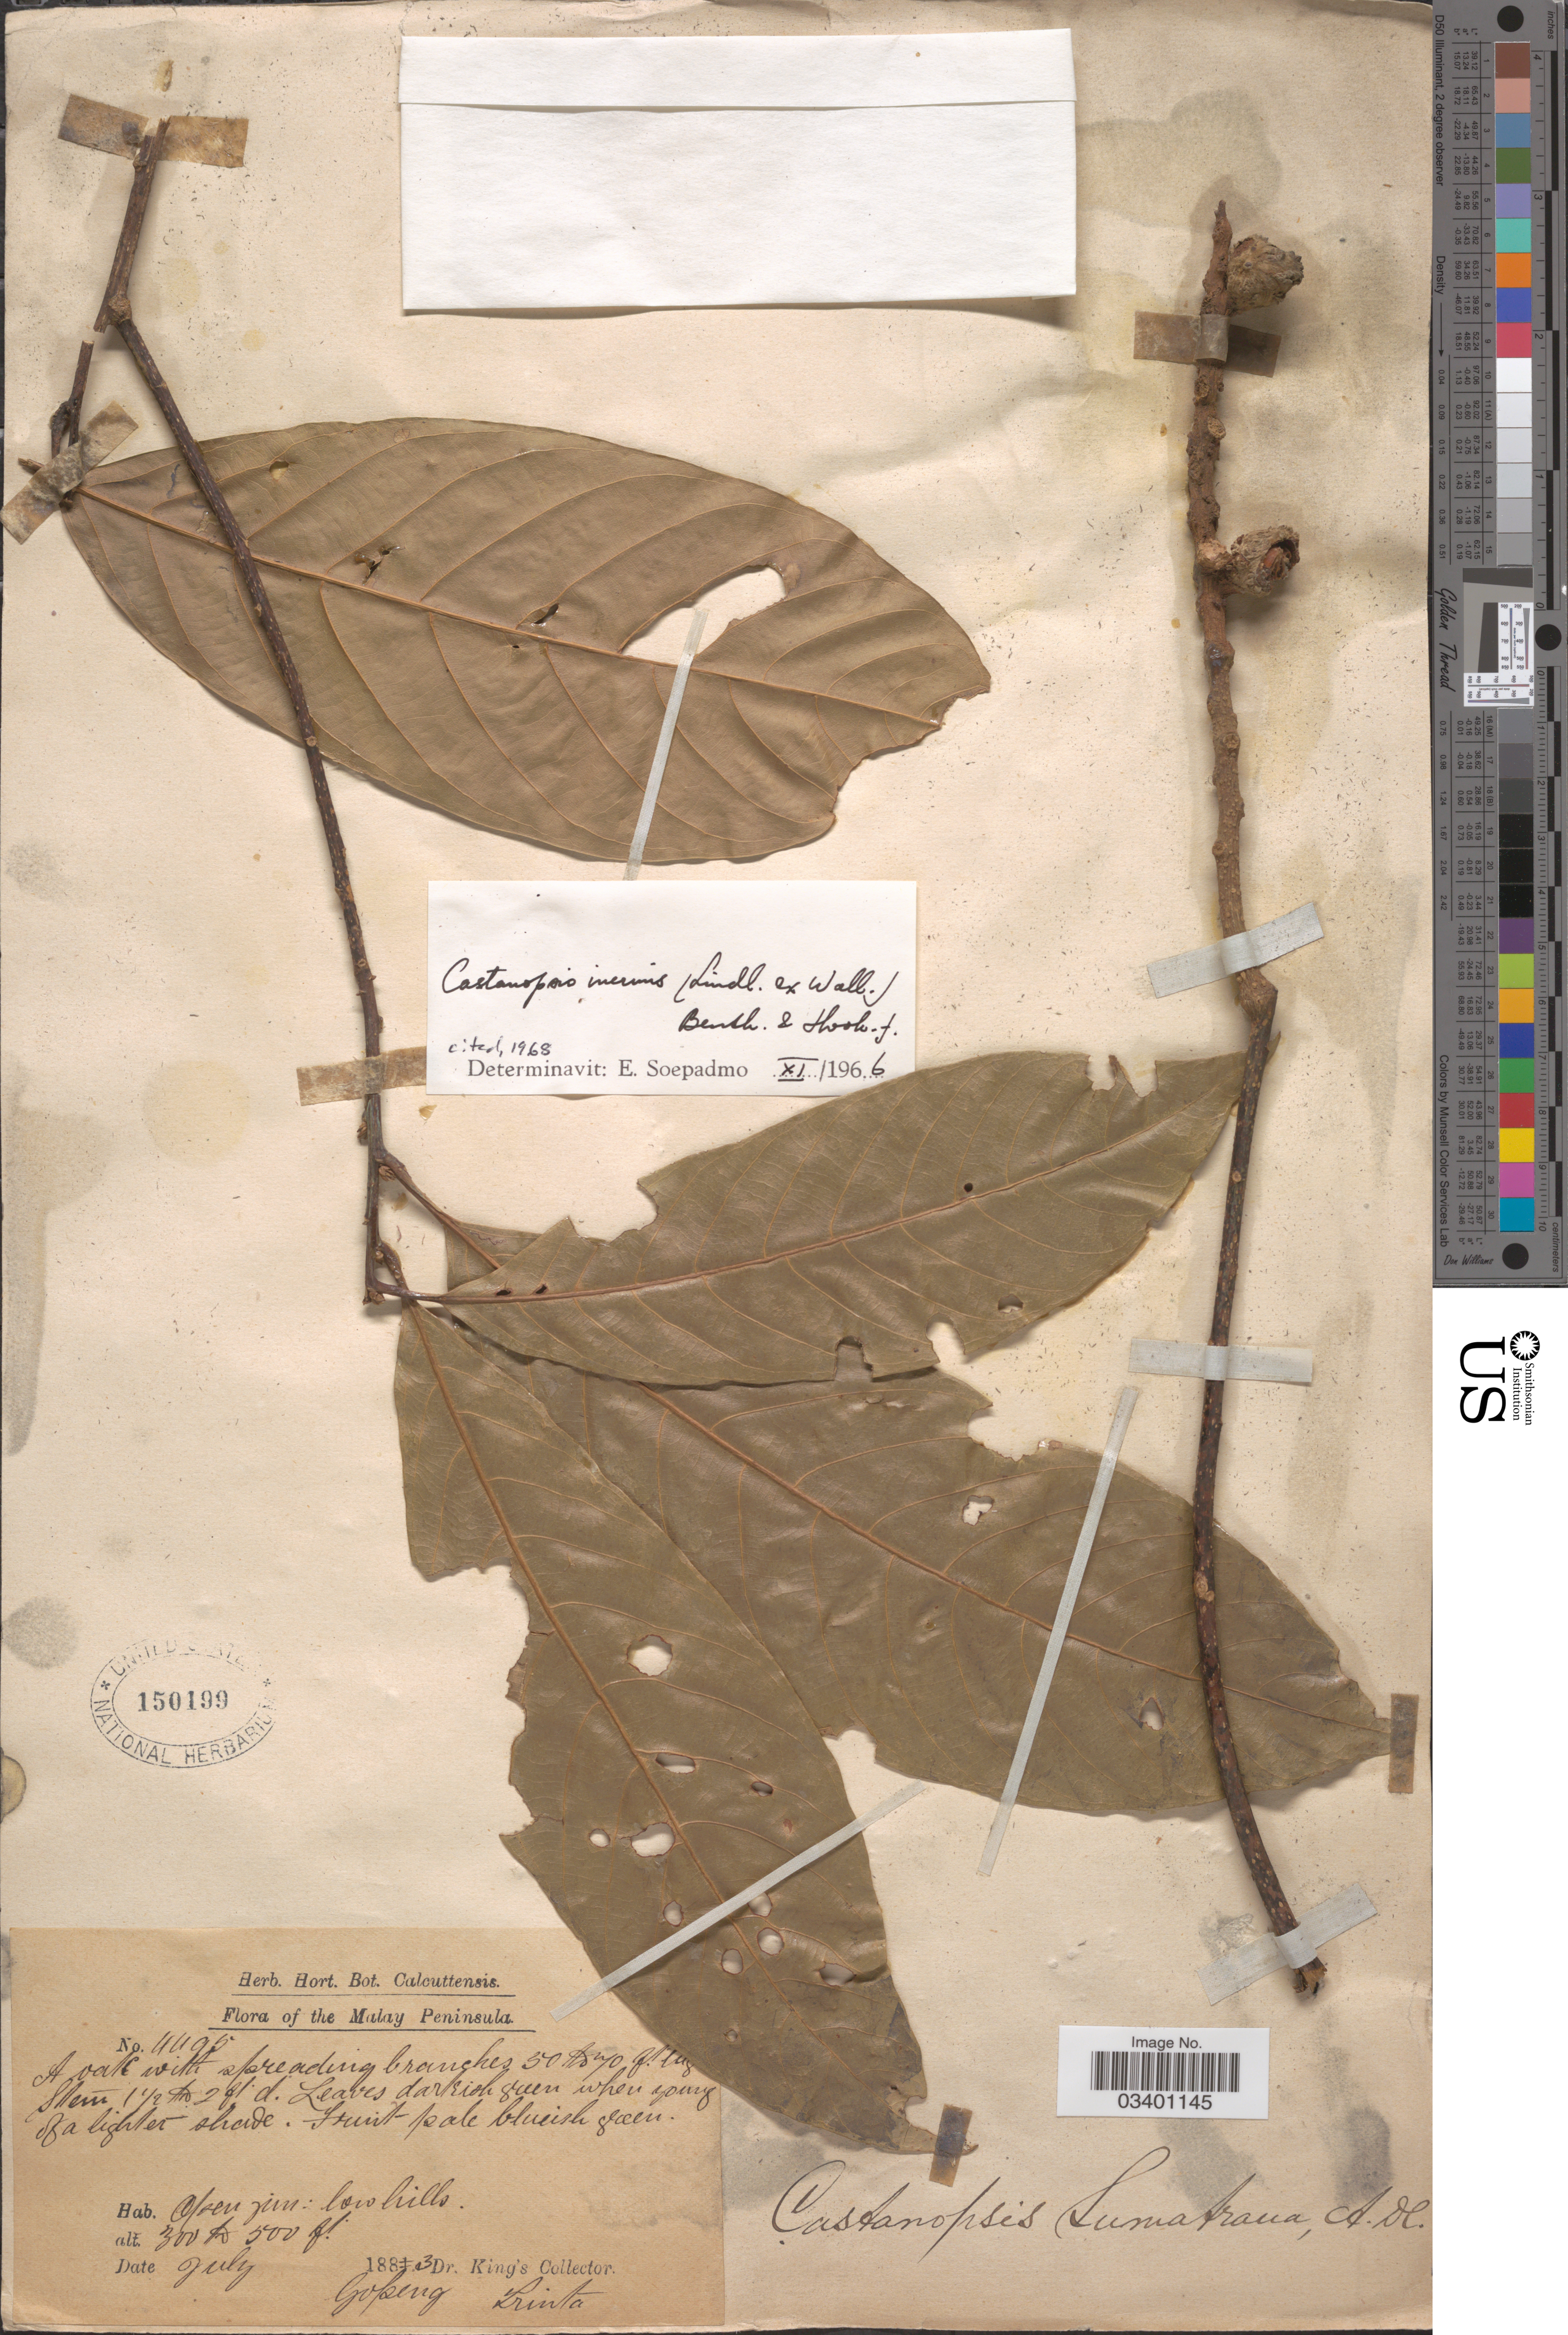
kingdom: Plantae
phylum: Tracheophyta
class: Magnoliopsida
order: Fagales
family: Fagaceae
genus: Castanopsis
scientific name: Castanopsis inermis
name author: (Lindl. ex Wall.) Benth. & Hook.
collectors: Dr. King's collector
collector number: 4495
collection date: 1883-07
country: Malaysia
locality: The Malay Peninsula. Gopeng Srinta.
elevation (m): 91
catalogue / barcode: US 150199